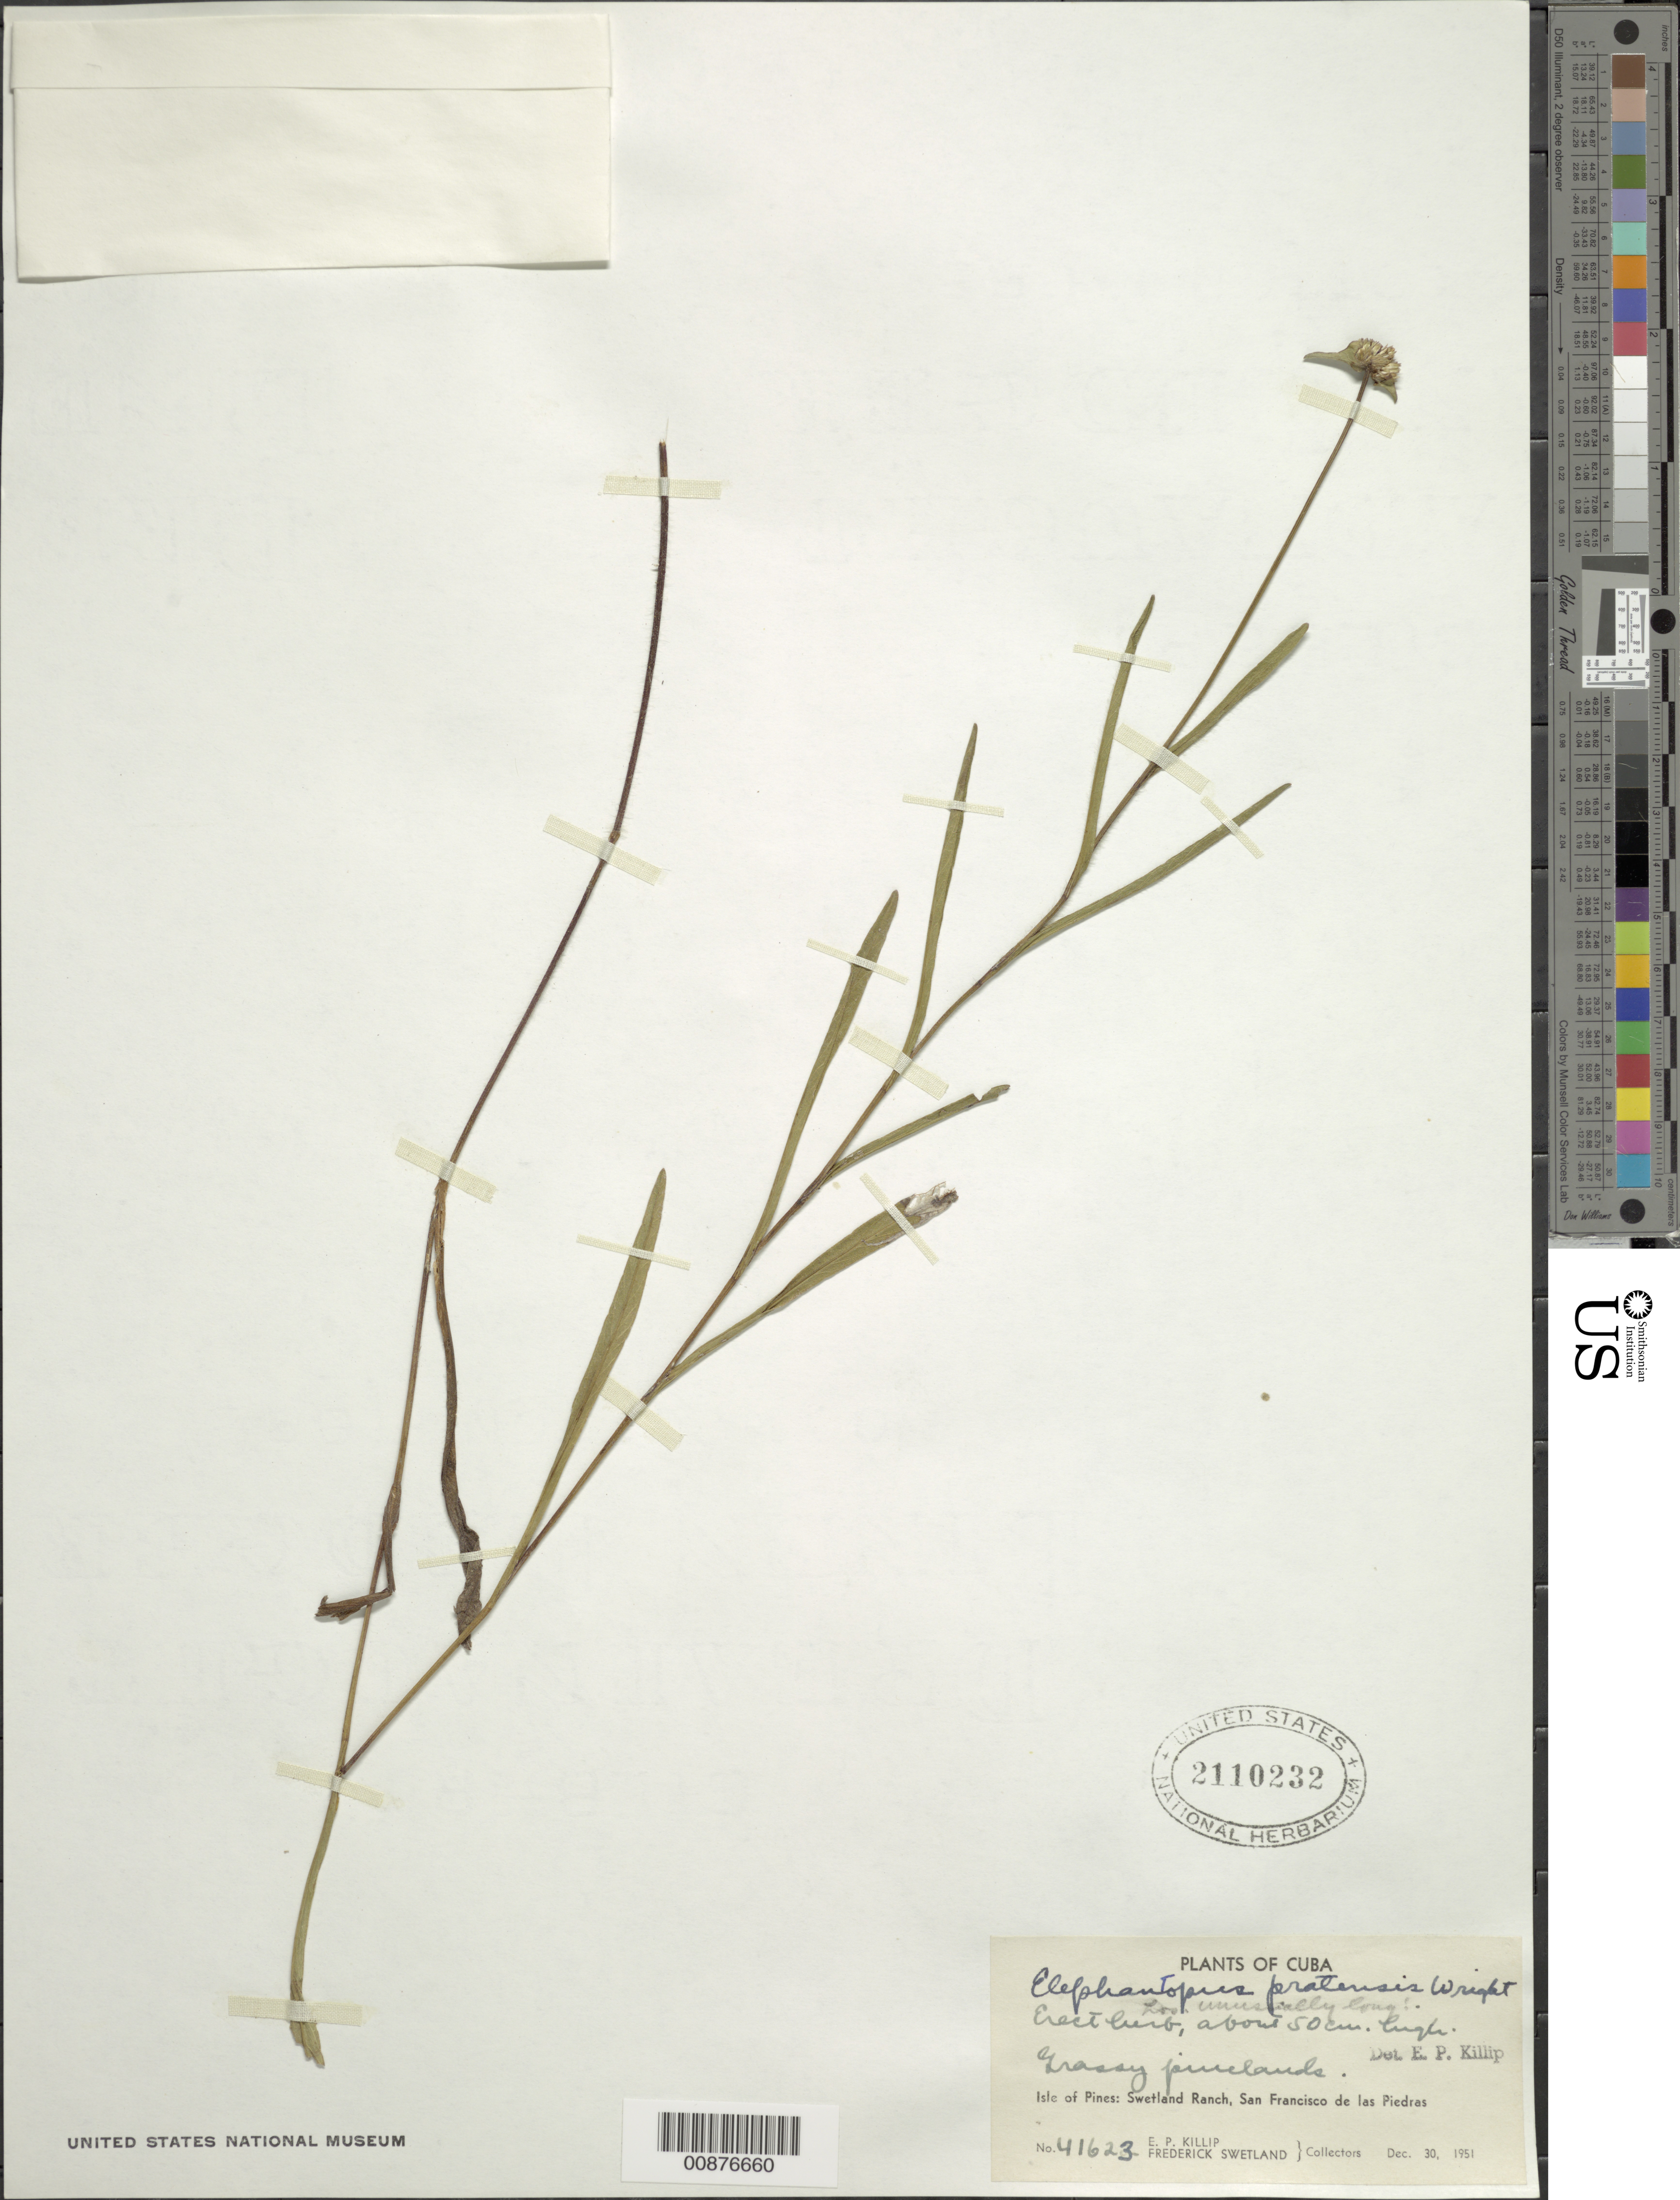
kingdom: Plantae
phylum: Tracheophyta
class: Magnoliopsida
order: Asterales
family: Asteraceae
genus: Elephantopus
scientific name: Elephantopus pratensis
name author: C. Wright in Sauvalle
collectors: E. P. Killip & F. Swetland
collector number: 41623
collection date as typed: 30 Dec 1951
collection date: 1951-12-30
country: Cuba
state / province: Isla de La Juventud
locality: Swetland Ranch, San Francisco de las Piedras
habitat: Grassy pinelands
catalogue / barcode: US 2119232